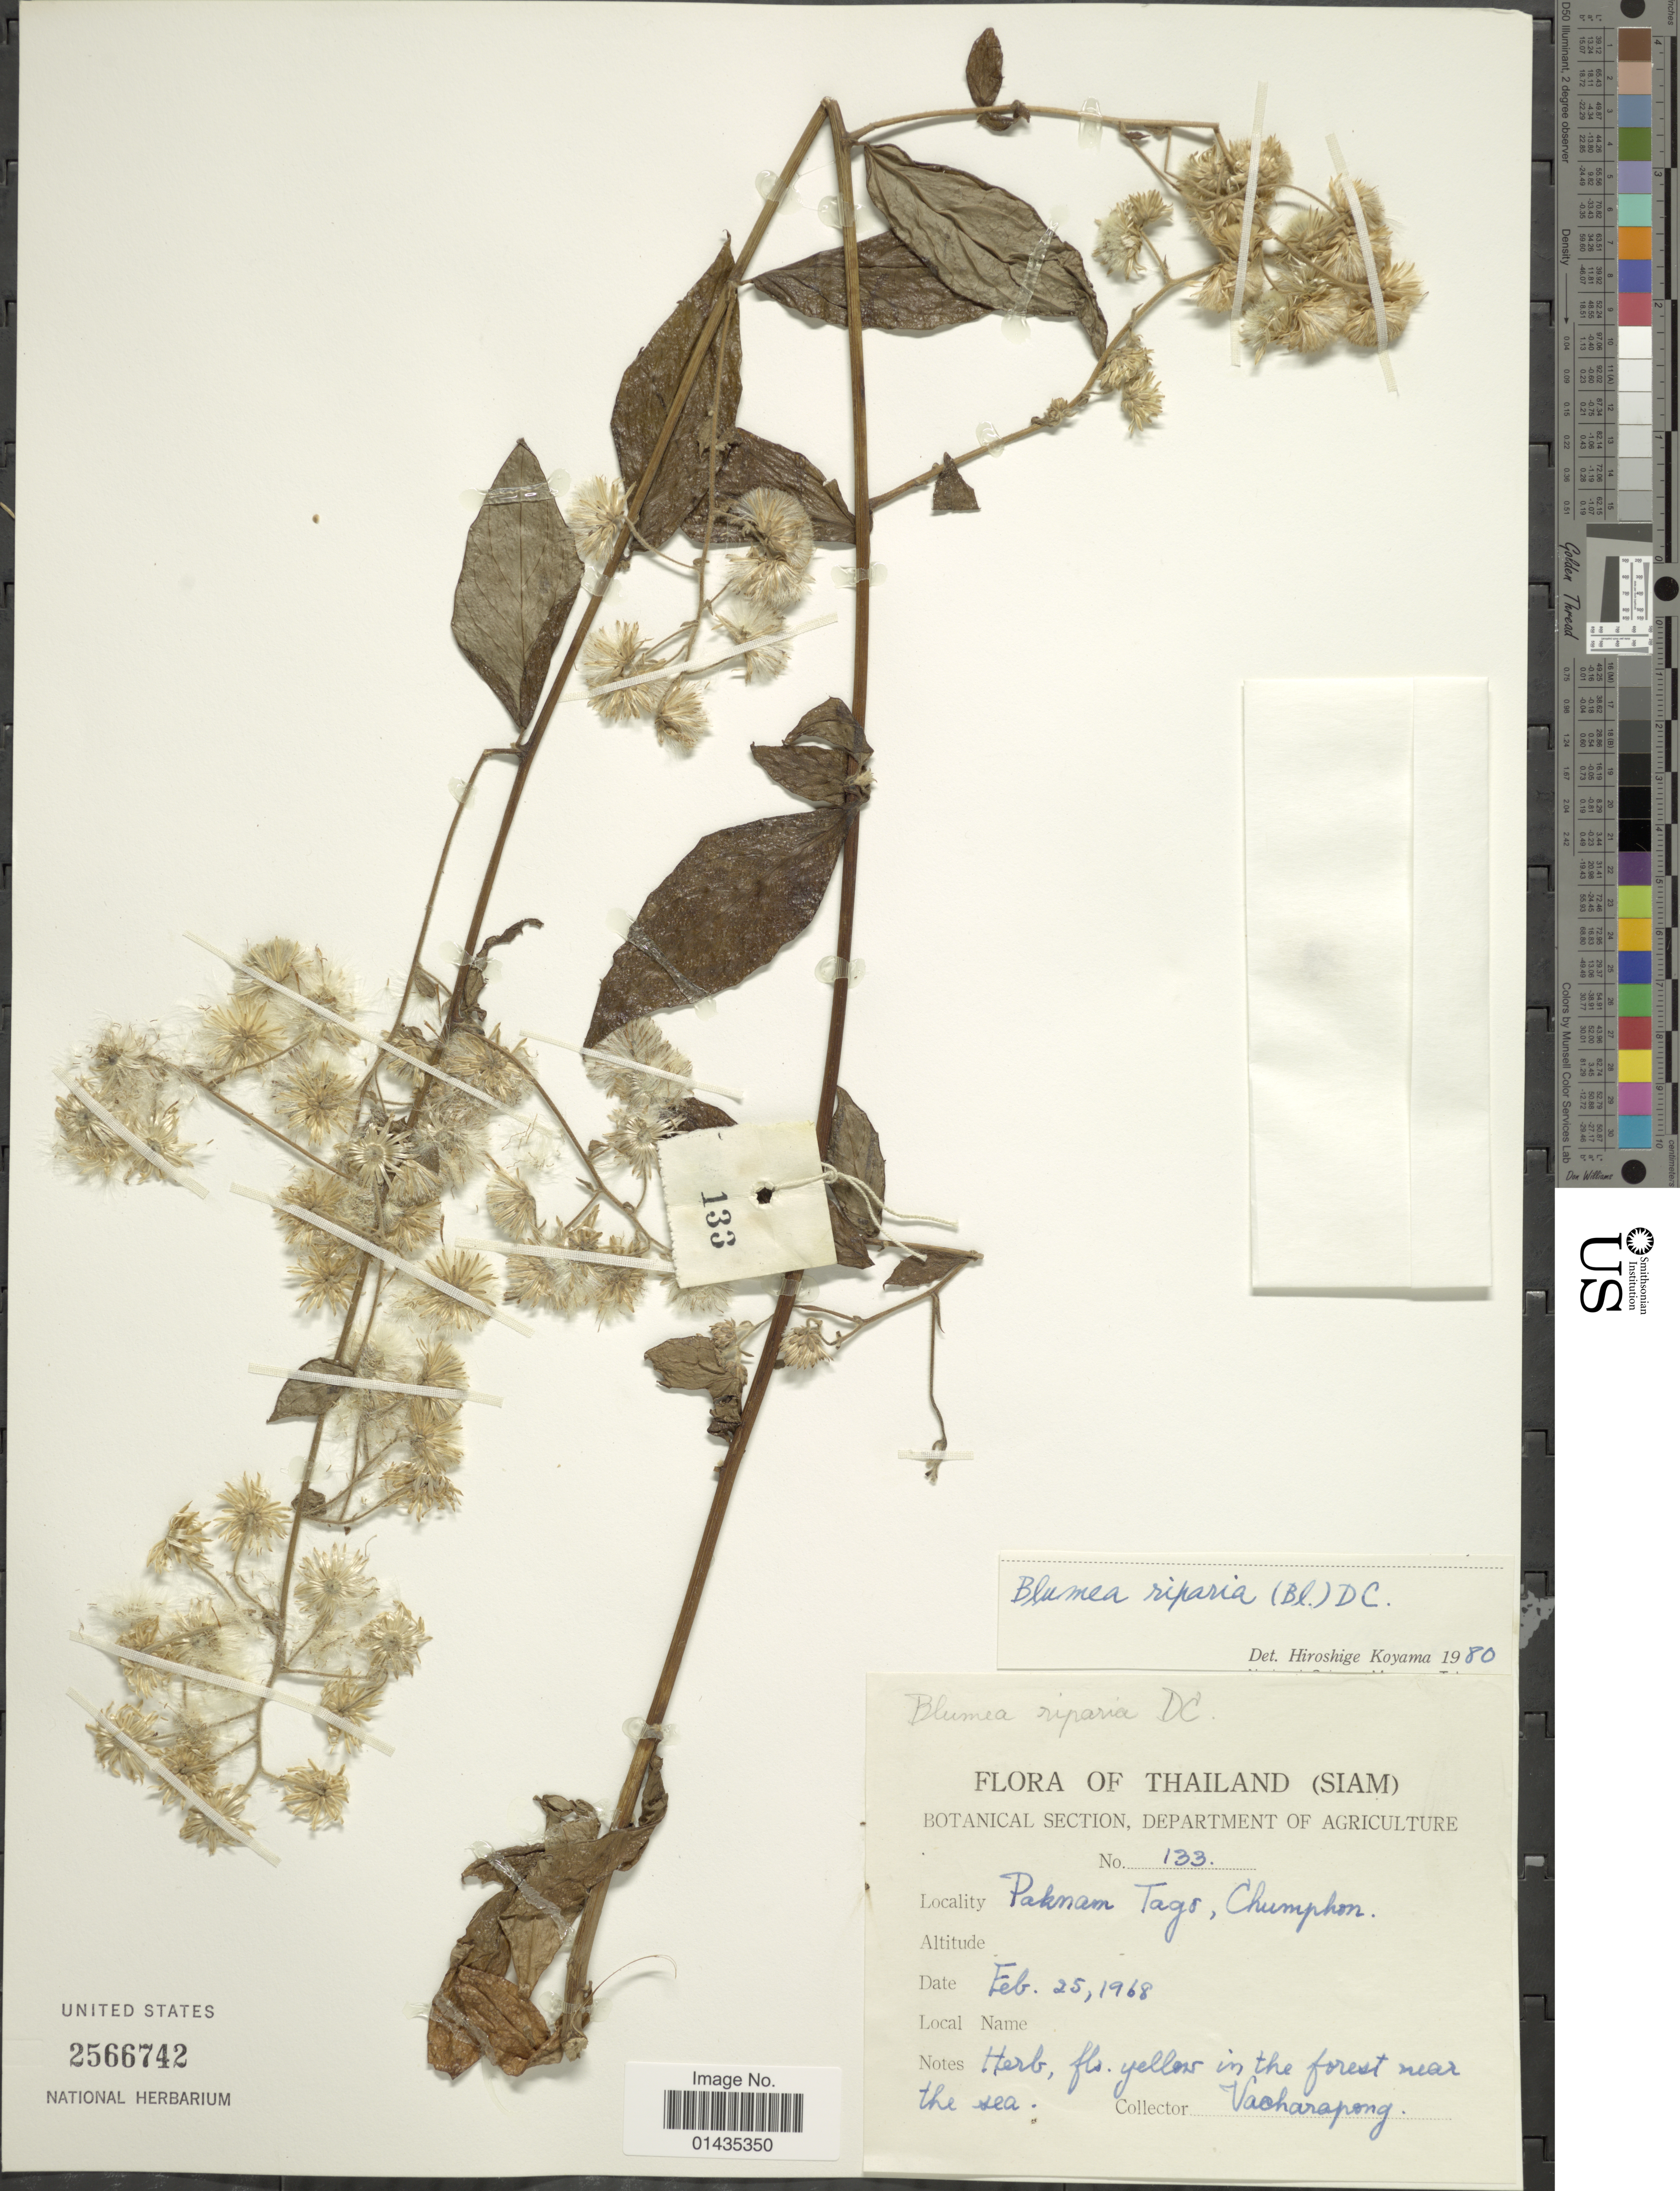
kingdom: Plantae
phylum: Tracheophyta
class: Magnoliopsida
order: Asterales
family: Asteraceae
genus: Blumea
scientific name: Blumea riparia var. riparia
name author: (Blume) DC.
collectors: Vacharapong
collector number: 133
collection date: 1968-02-25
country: Thailand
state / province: Chumpon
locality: Siam, Paknam Tago, Chumphon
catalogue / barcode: US 2566742